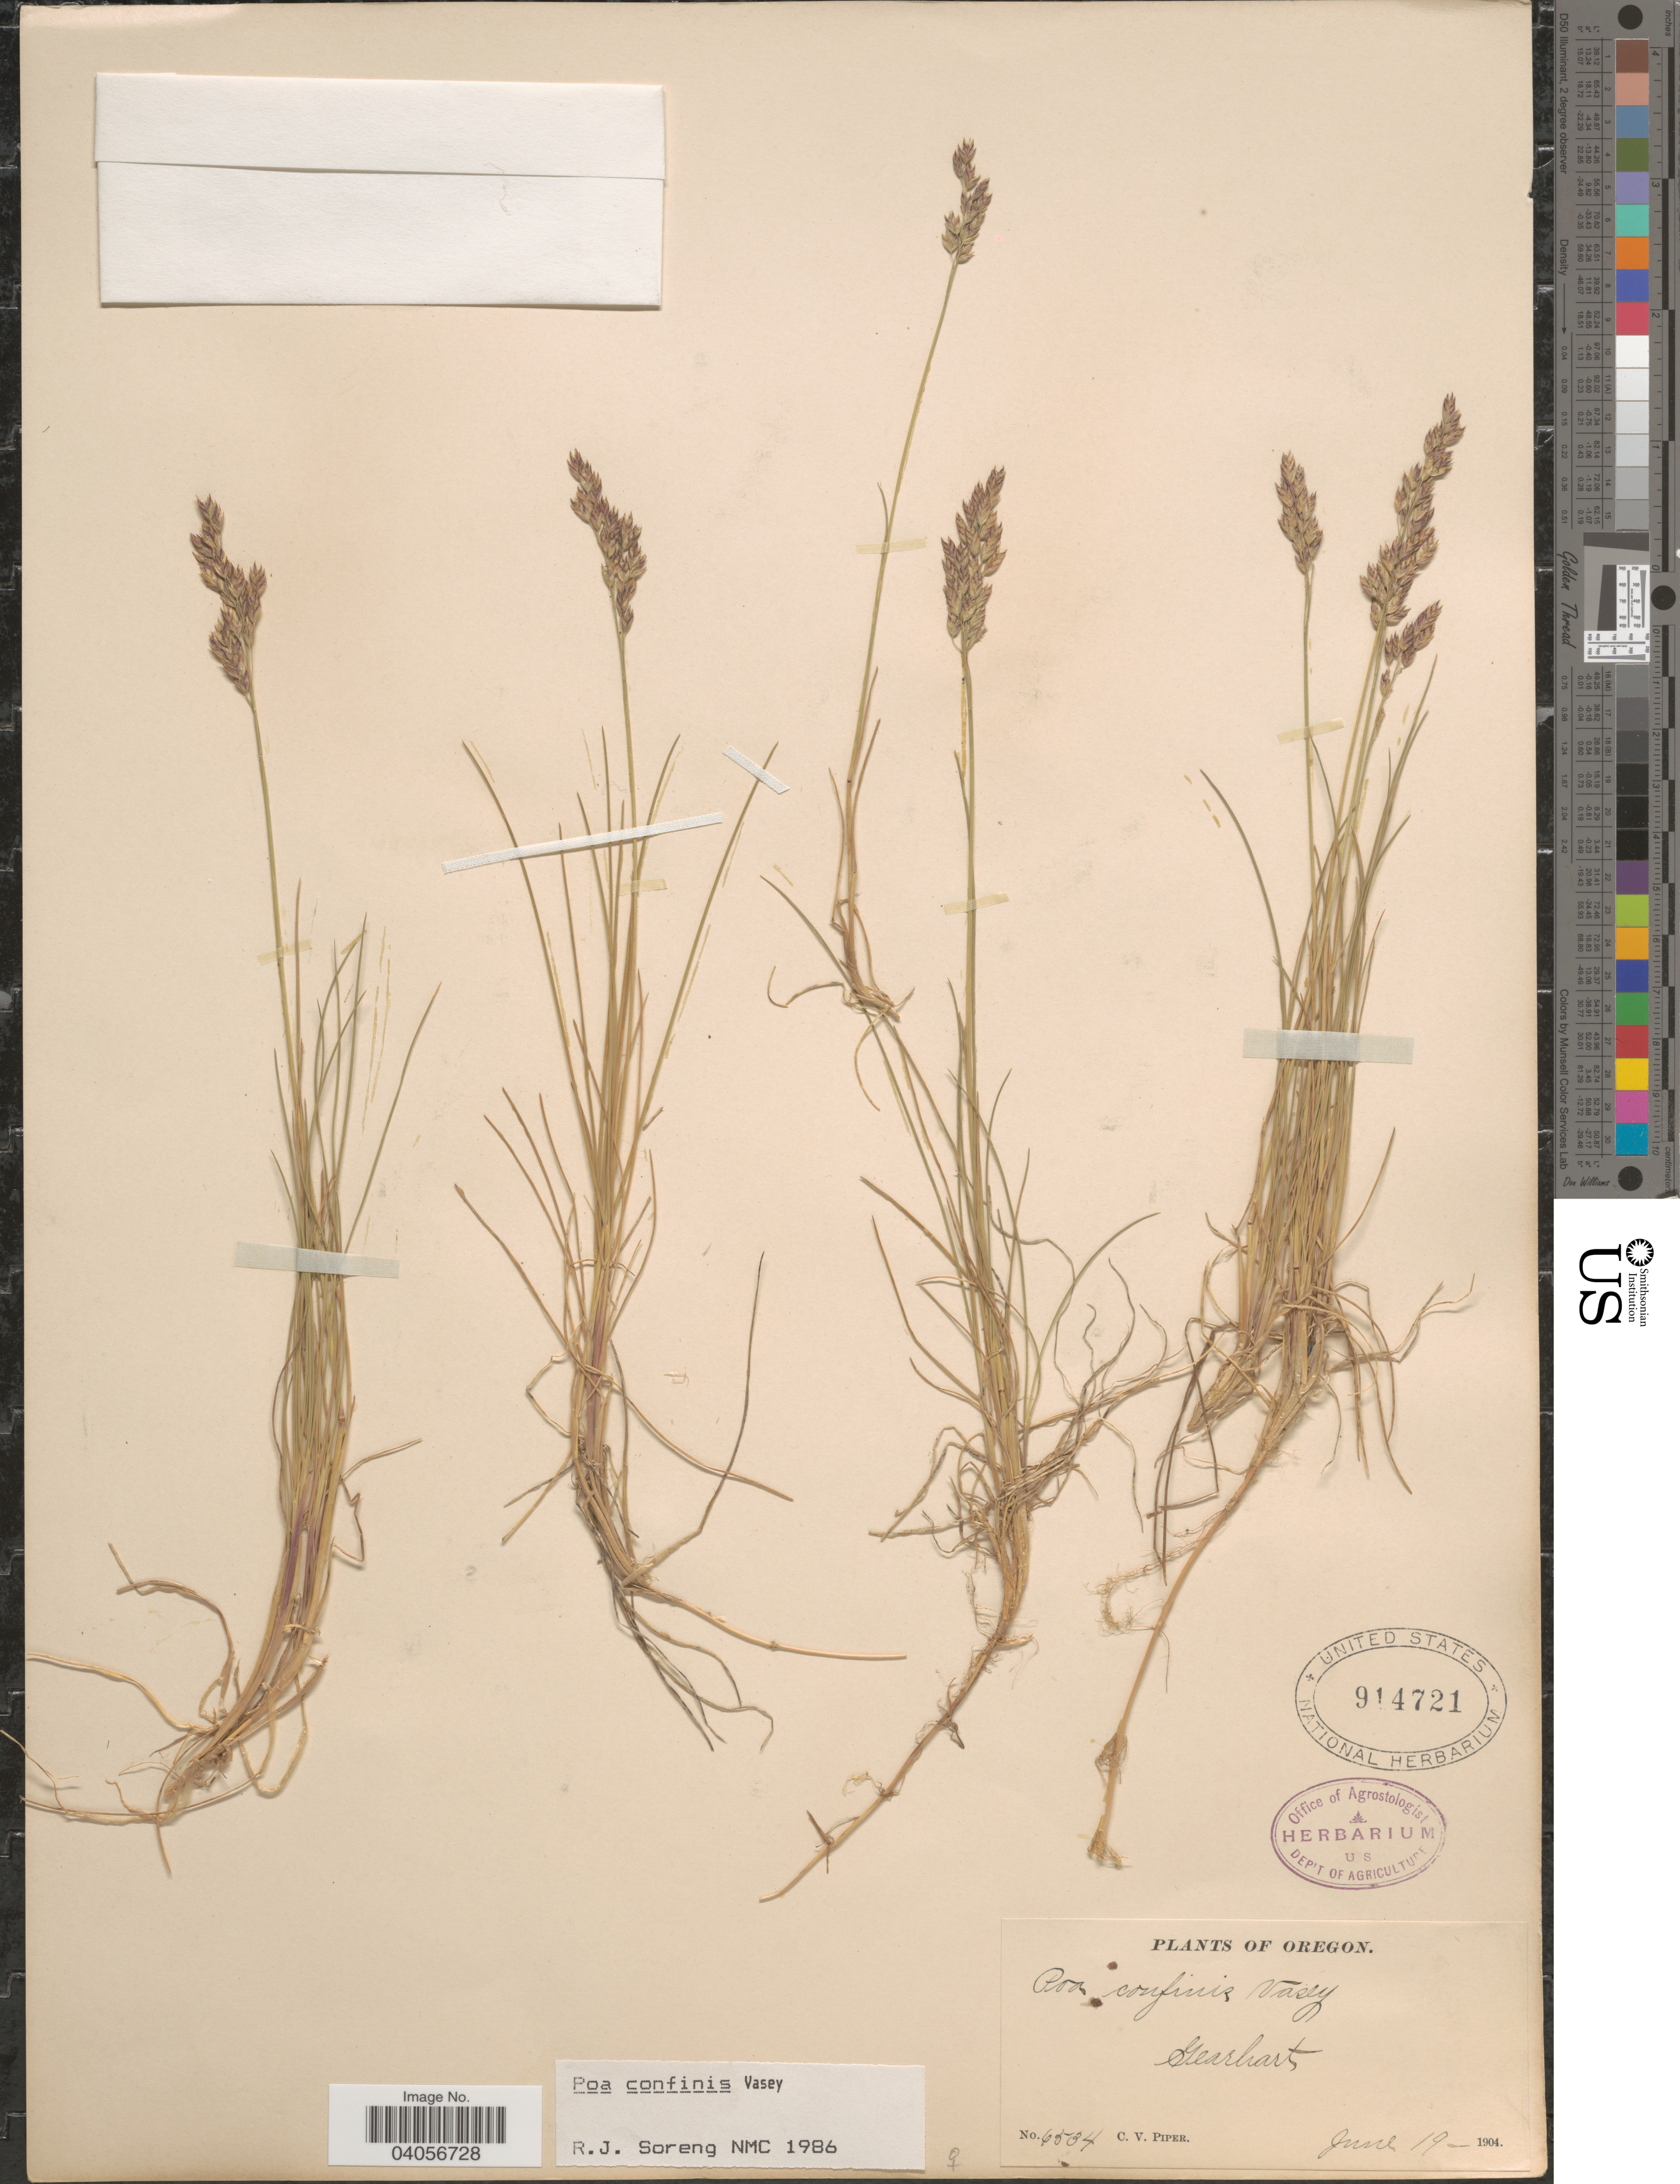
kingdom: Plantae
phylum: Tracheophyta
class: Liliopsida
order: Poales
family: Poaceae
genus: Poa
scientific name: Poa confinis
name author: Vasey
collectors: C. V. Piper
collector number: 6534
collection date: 1904-06-19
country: United States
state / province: Oregon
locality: Gearhart.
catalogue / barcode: US 914721